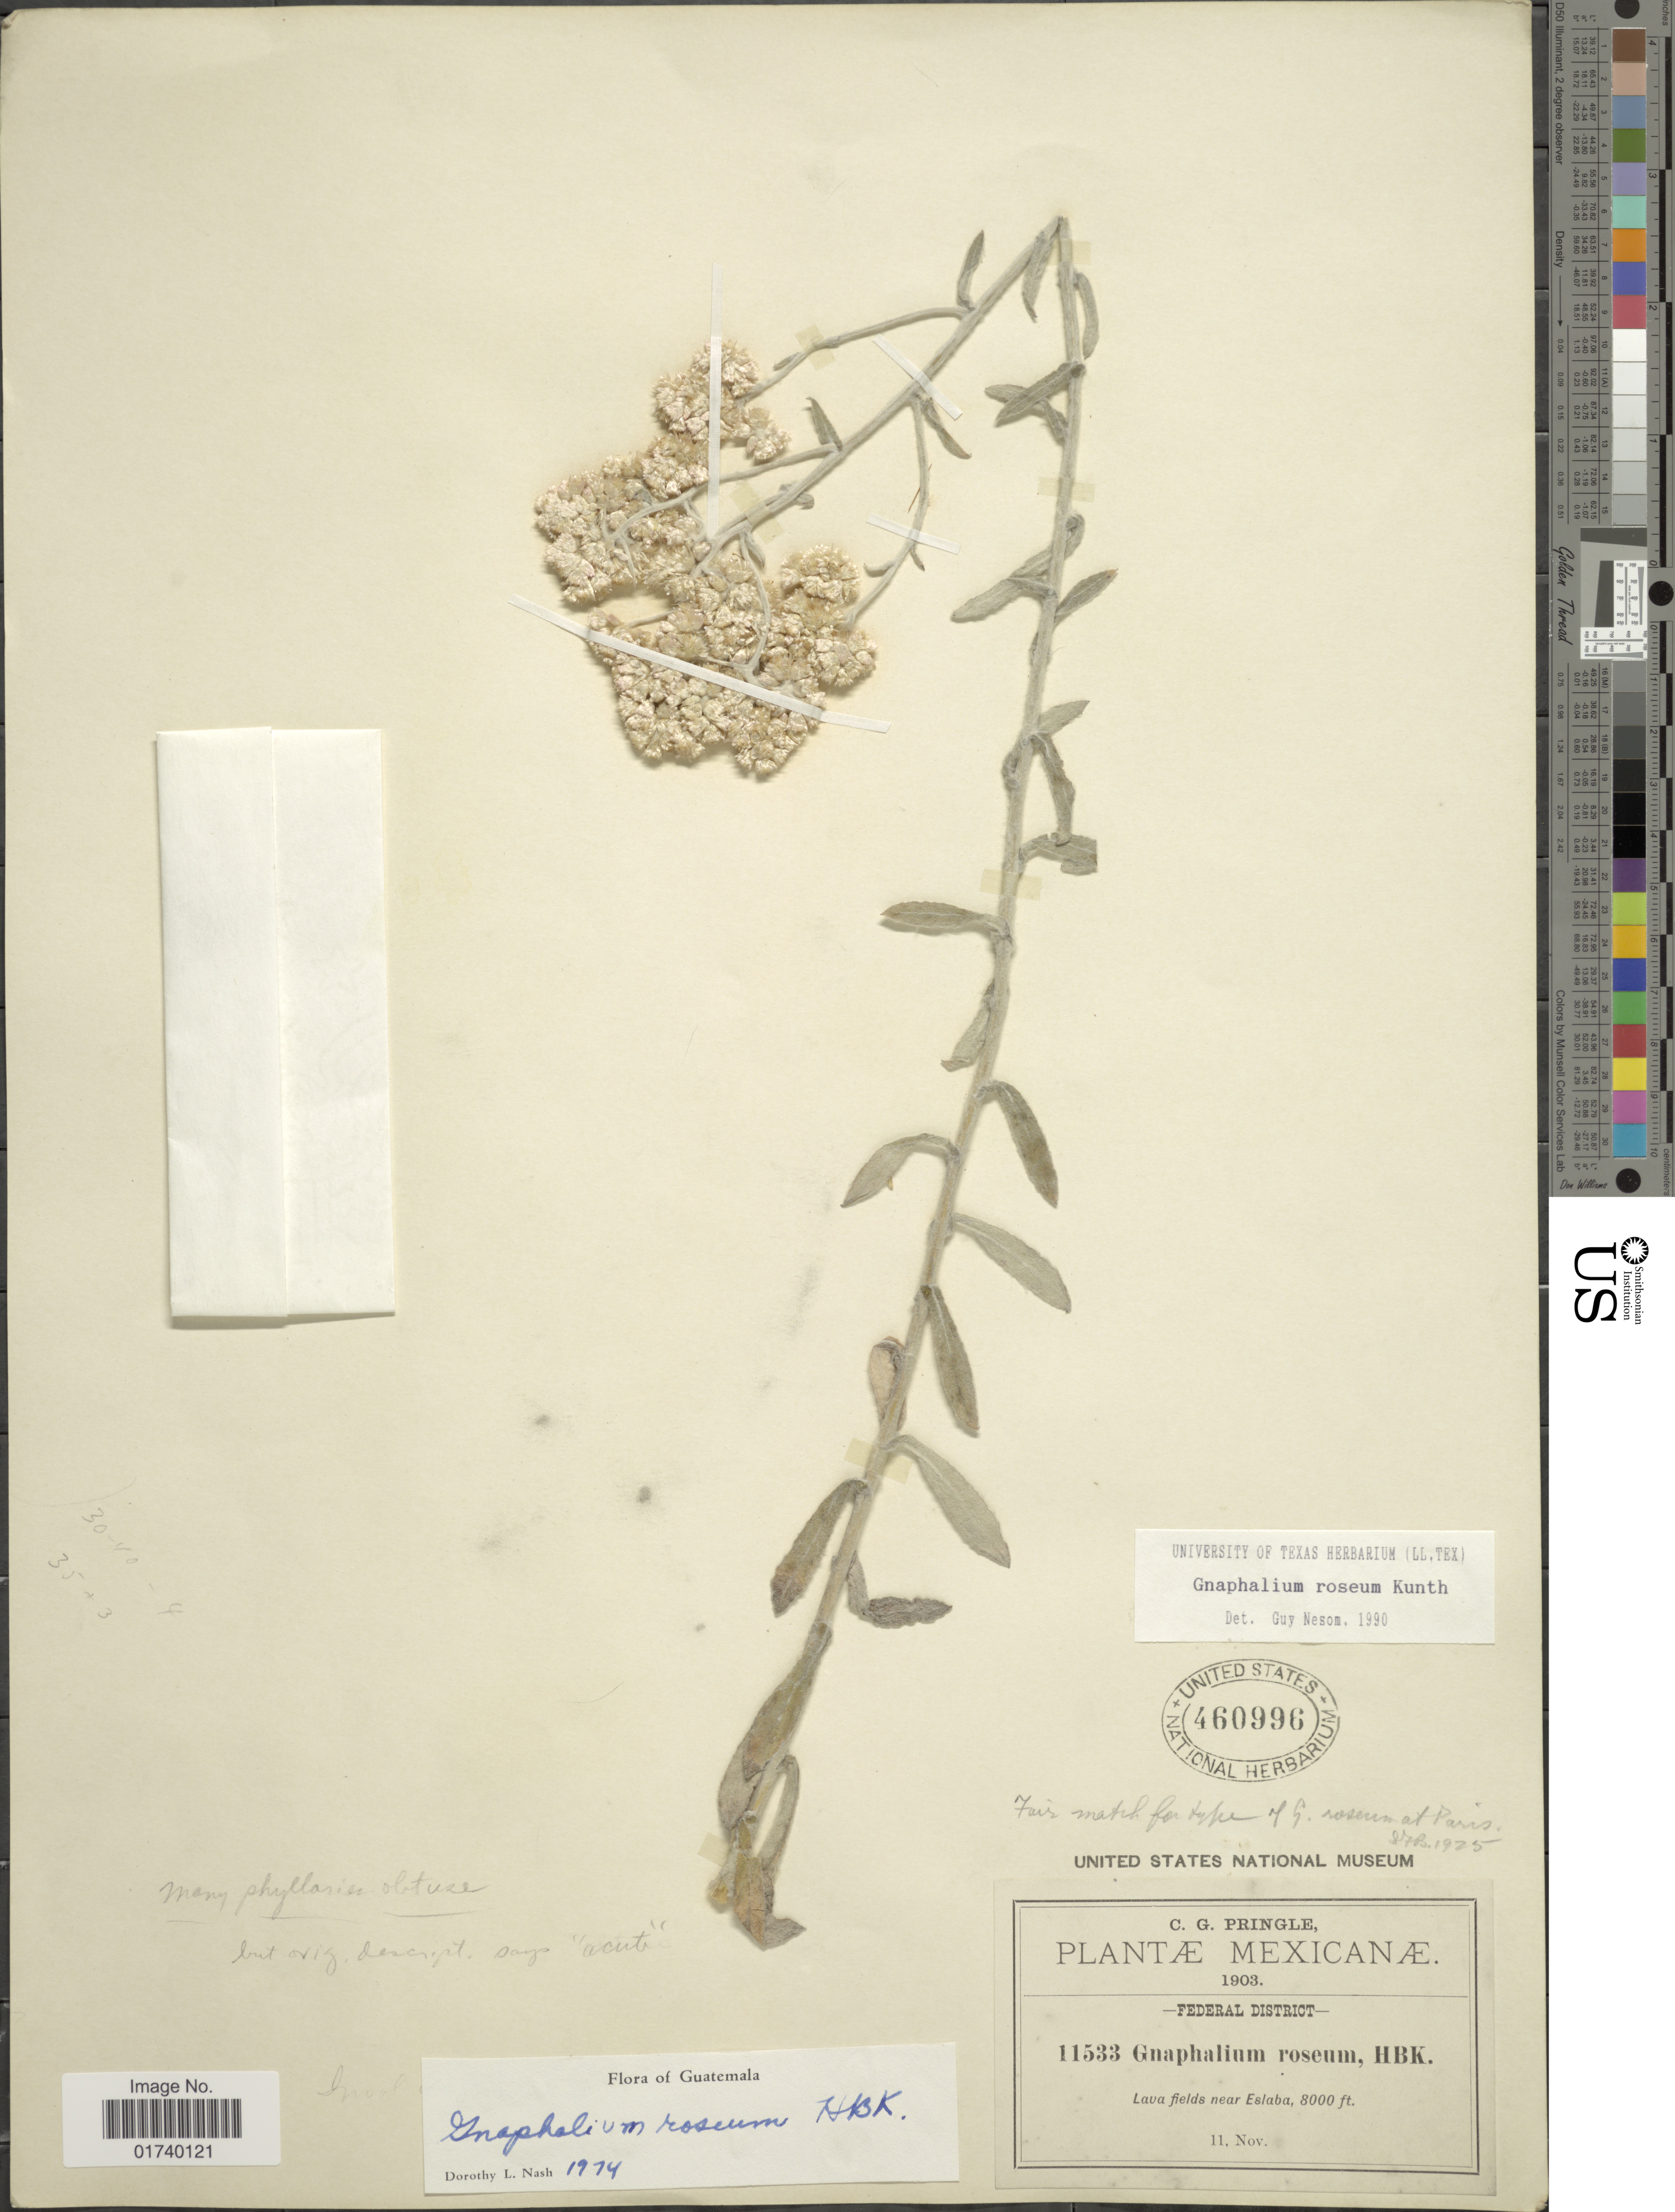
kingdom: Plantae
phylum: Tracheophyta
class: Magnoliopsida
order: Asterales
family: Asteraceae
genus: Pseudognaphalium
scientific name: Pseudognaphalium roseum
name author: (Kunth) Anderb.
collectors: C. G. Pringle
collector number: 11533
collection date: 1903-11-11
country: Mexico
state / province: Distrito Federal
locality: Federal District, Lava fields near Eslaba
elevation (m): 2438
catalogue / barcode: US 460996